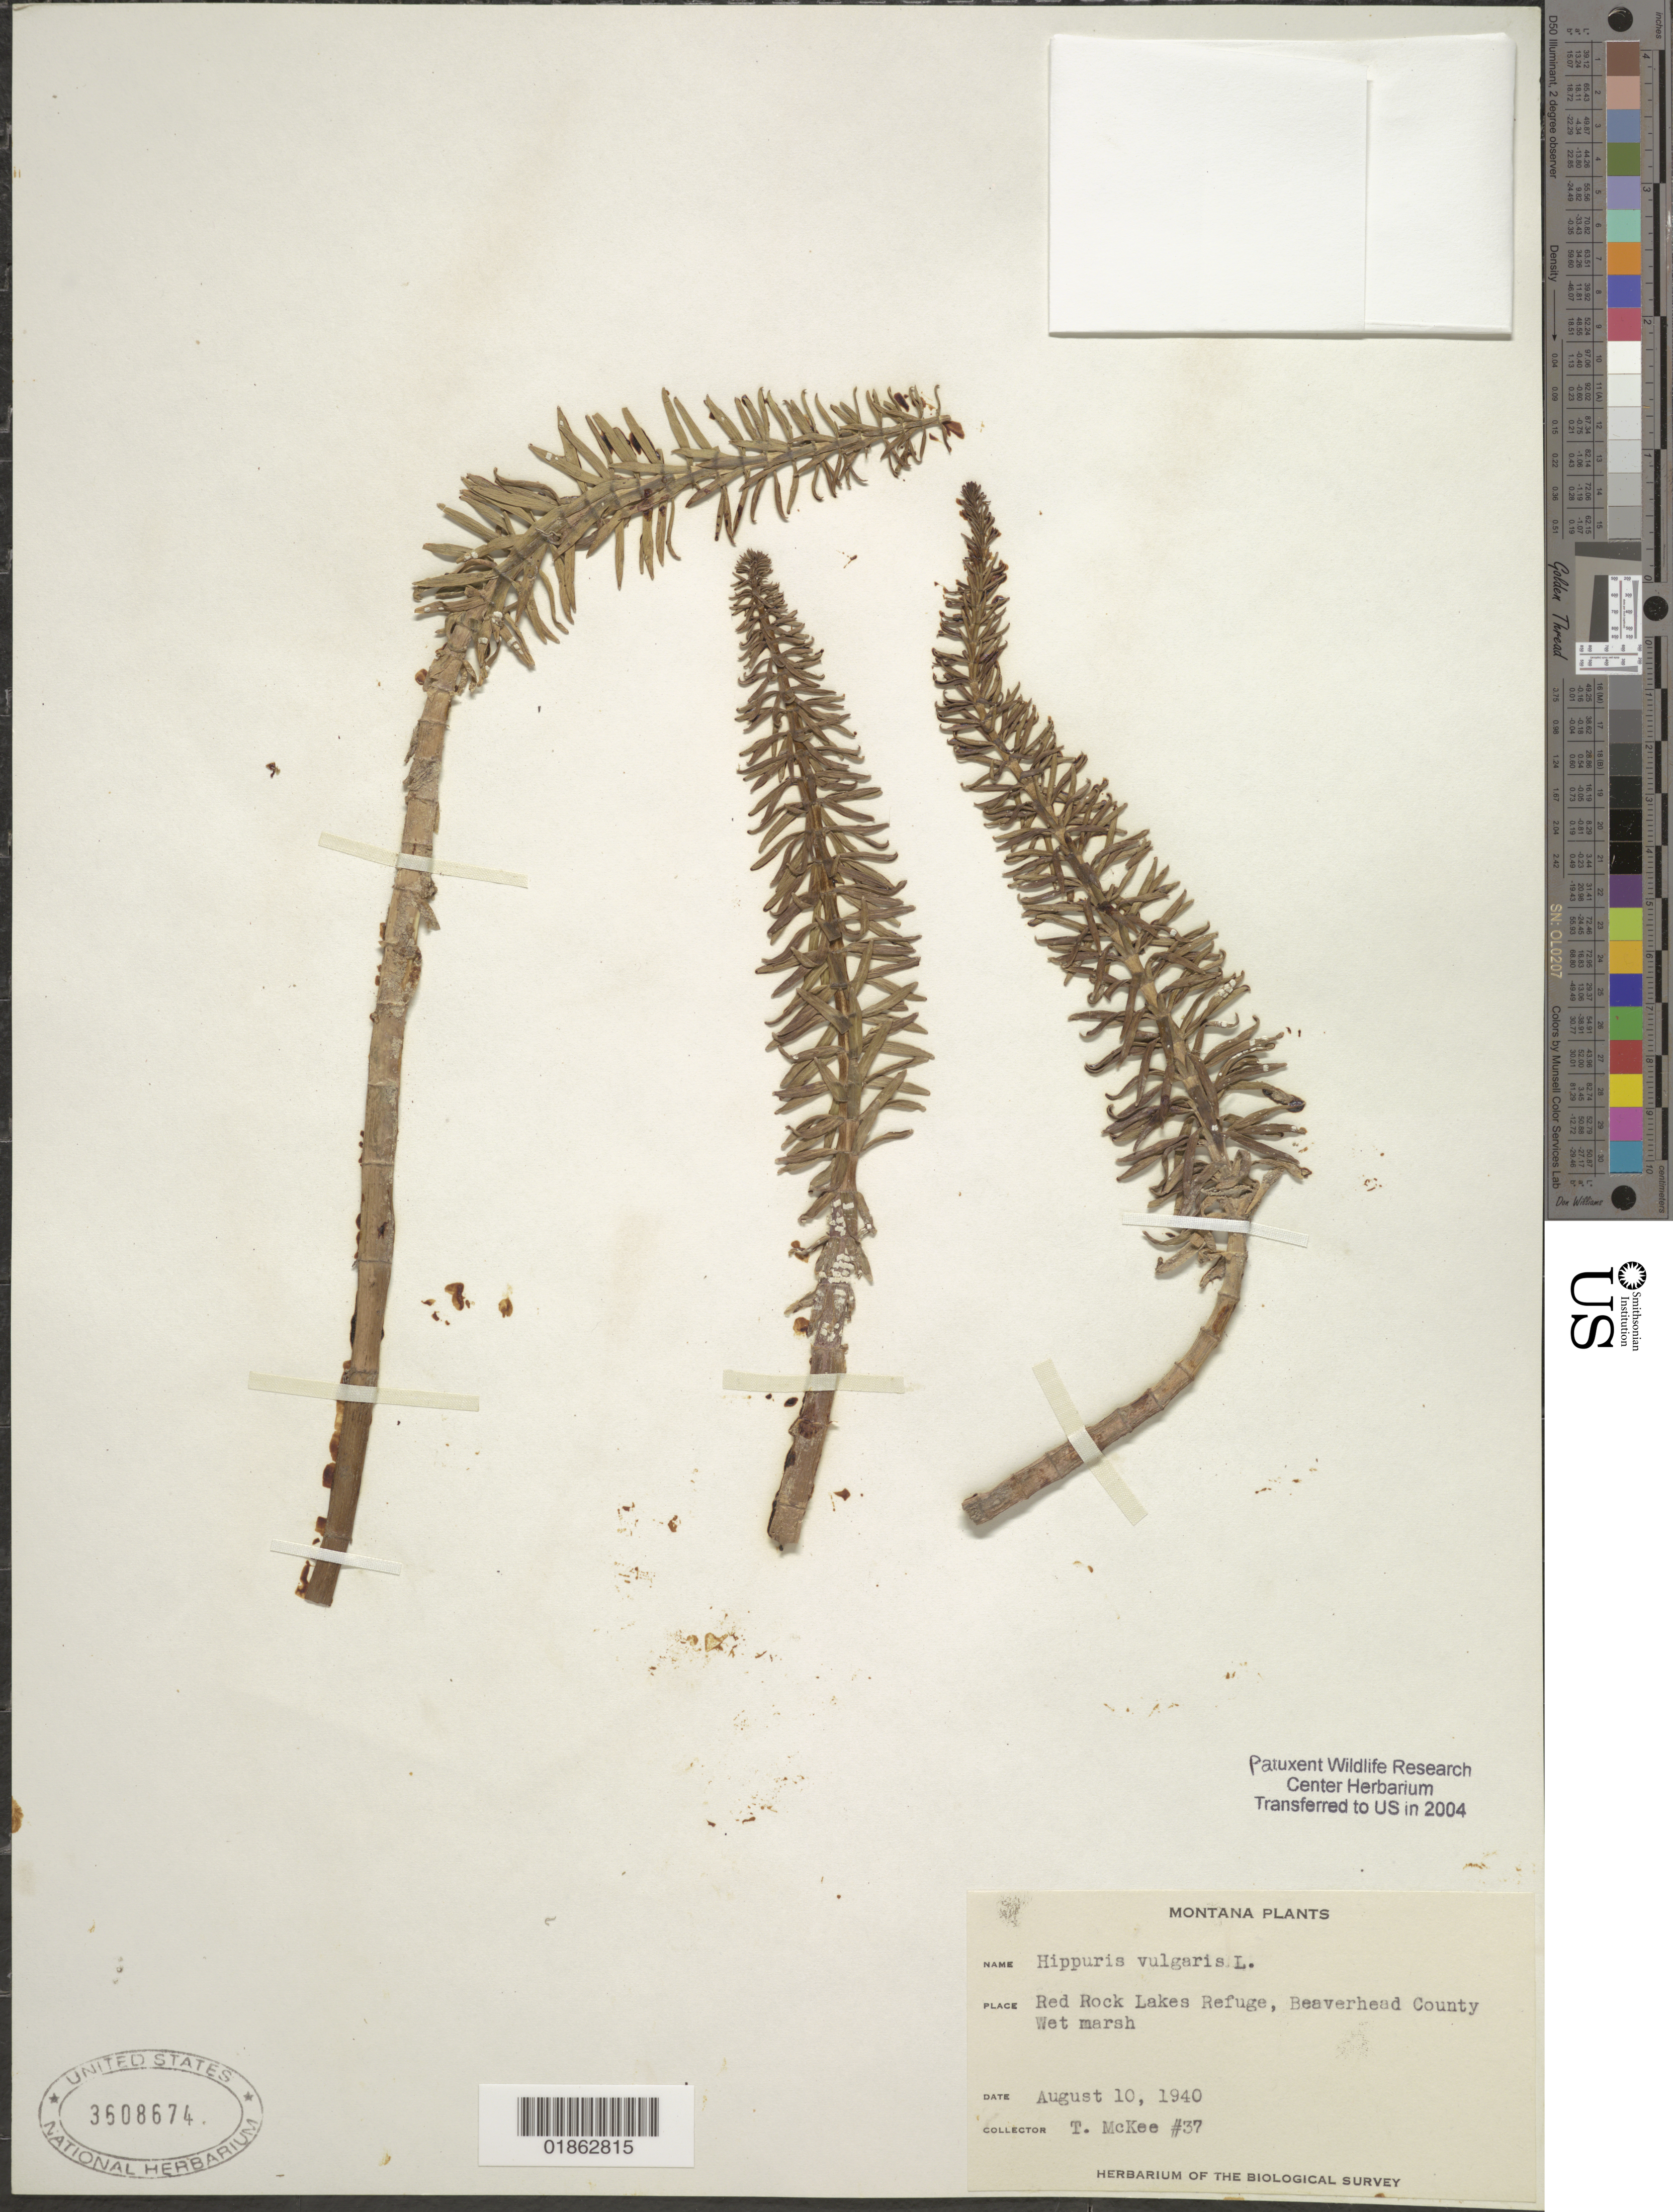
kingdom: Plantae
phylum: Tracheophyta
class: Magnoliopsida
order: Lamiales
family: Plantaginaceae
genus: Hippuris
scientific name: Hippuris vulgaris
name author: L.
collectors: T. McKee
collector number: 37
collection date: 1940-08-10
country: United States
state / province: Montana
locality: Red Rock Lakes Refuge, Beaverhead County.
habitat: Wet marsh.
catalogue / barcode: US 3608674